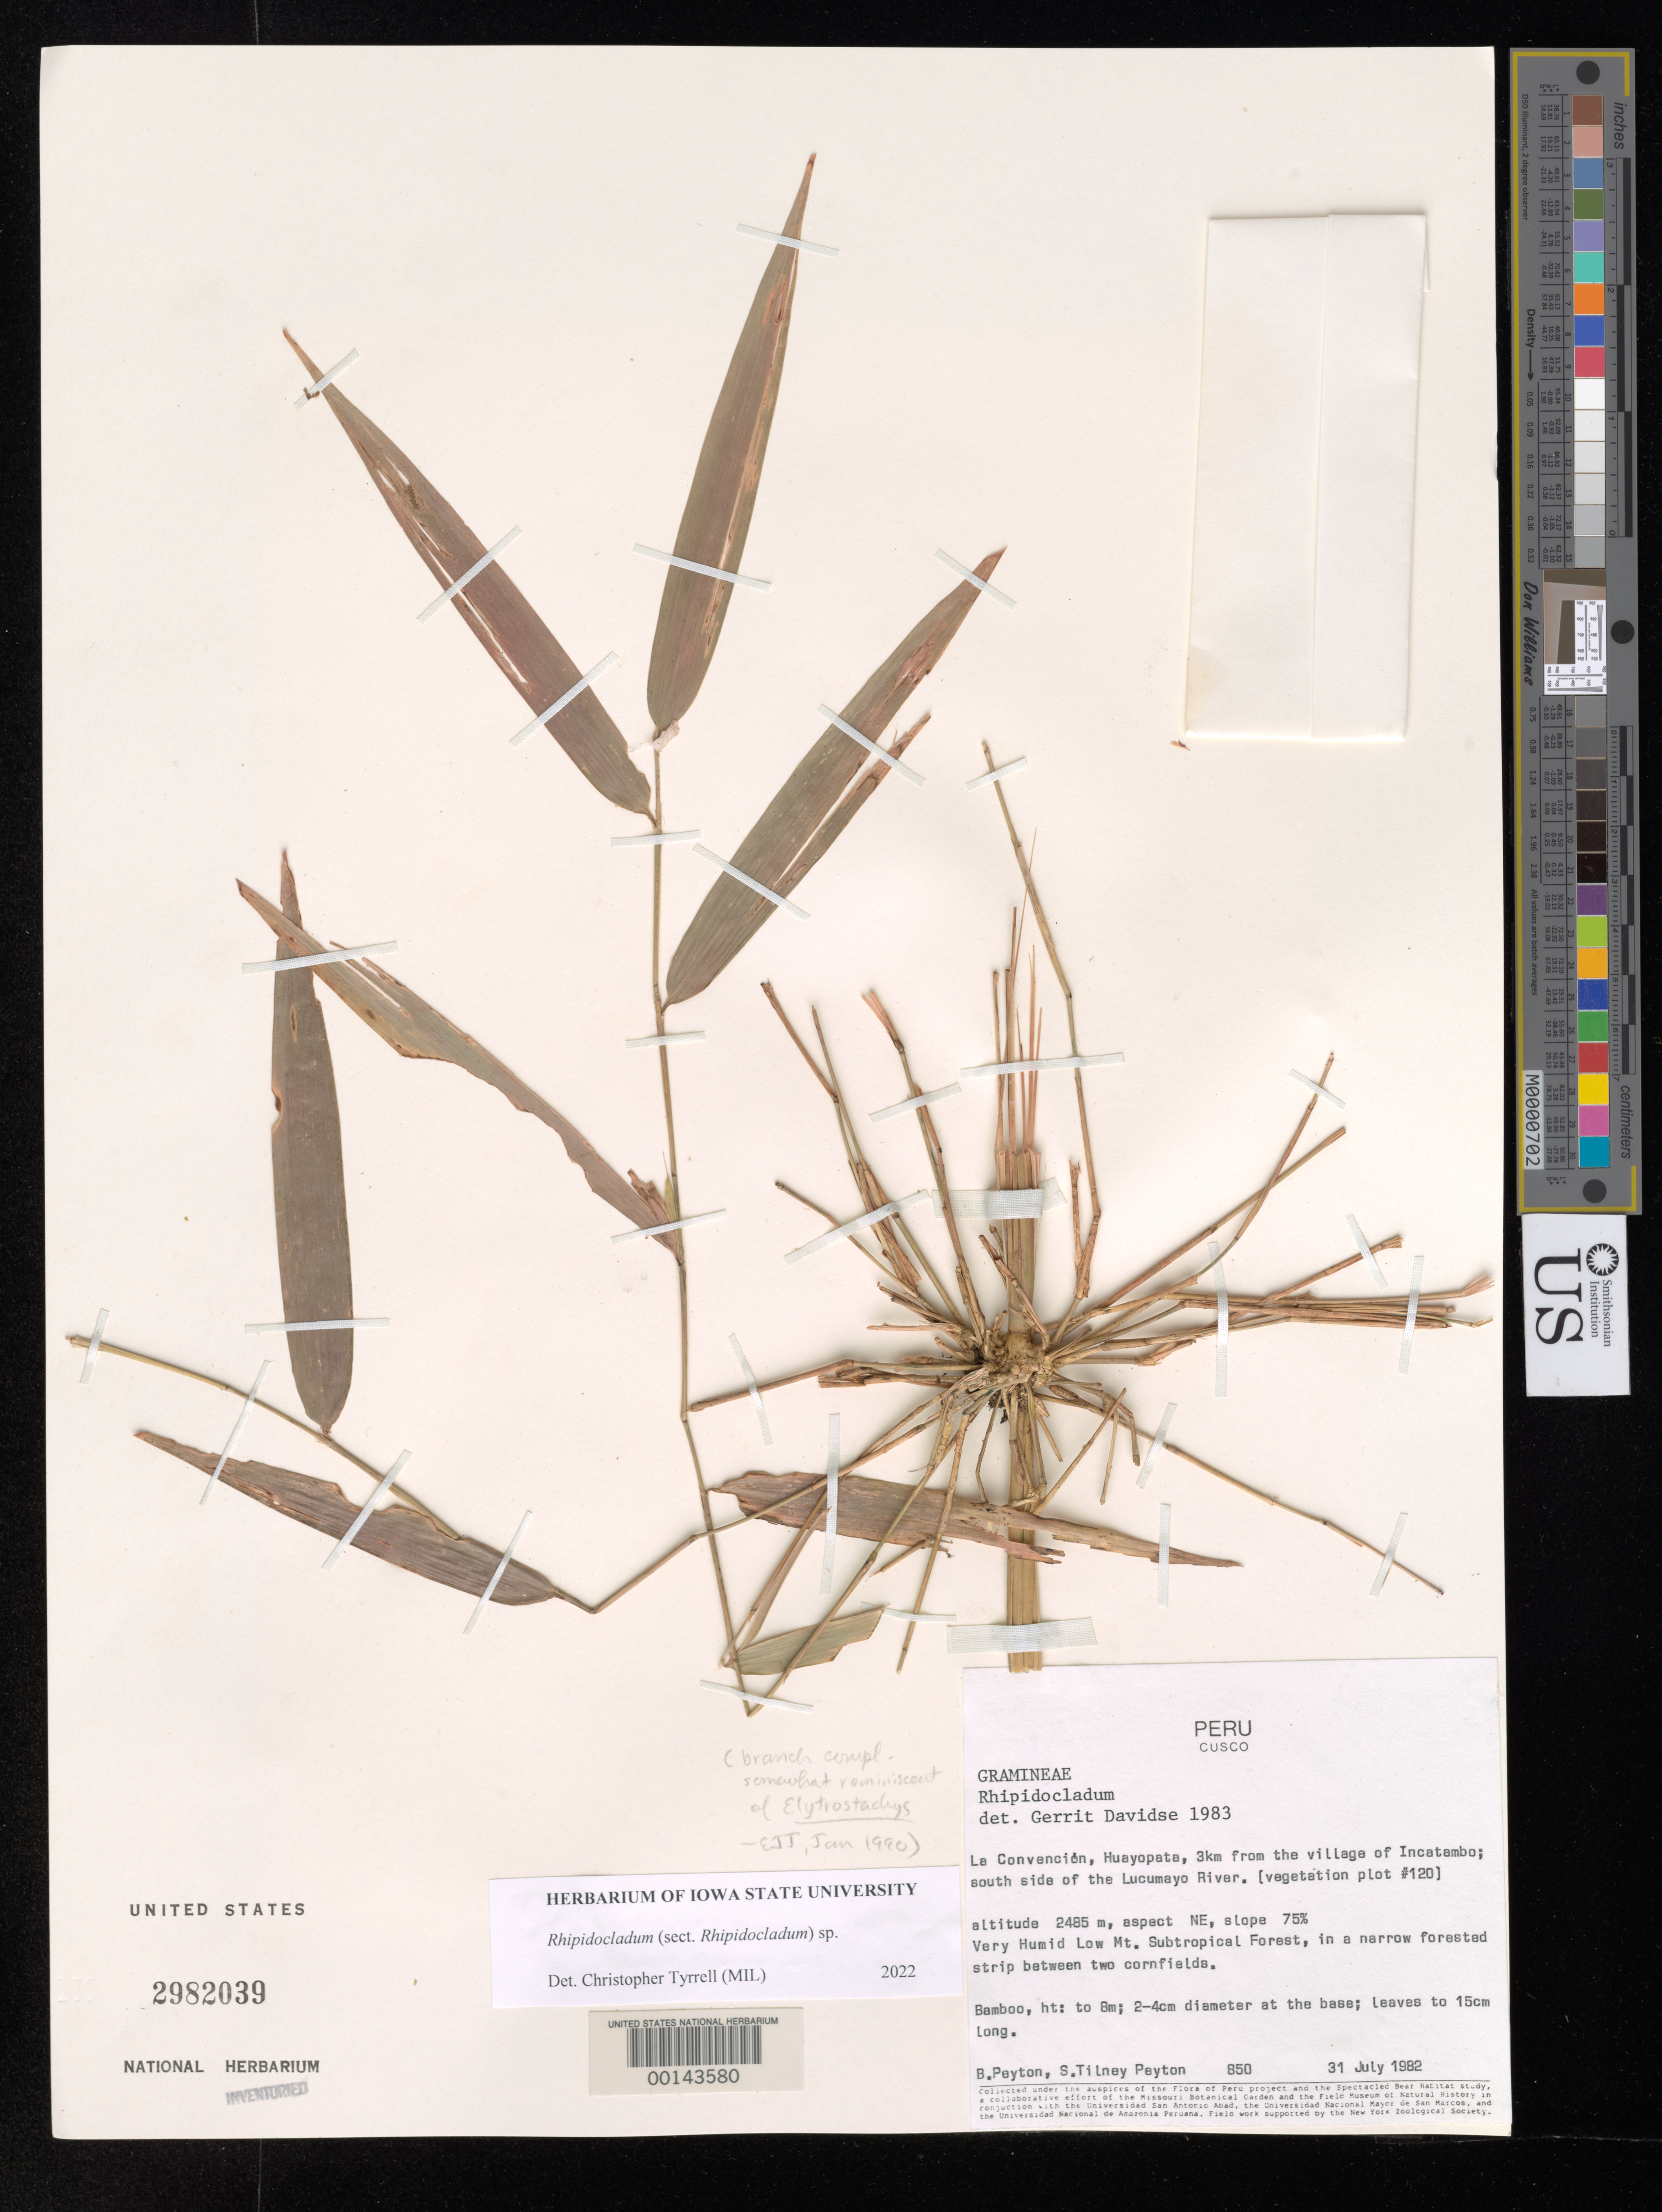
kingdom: Plantae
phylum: Tracheophyta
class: Liliopsida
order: Poales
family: Poaceae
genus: Rhipidocladum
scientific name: Rhipidocladum sp.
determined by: Tyrrell, Christopher D., (MIL), Milwaukee Public Museum (UNITED STATES)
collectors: B. Peyton & S. Peyton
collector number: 850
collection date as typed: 31 Jul 1982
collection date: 1982-07-31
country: Peru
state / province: Cusco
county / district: La Convención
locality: La Convención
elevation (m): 2485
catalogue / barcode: US 2982039